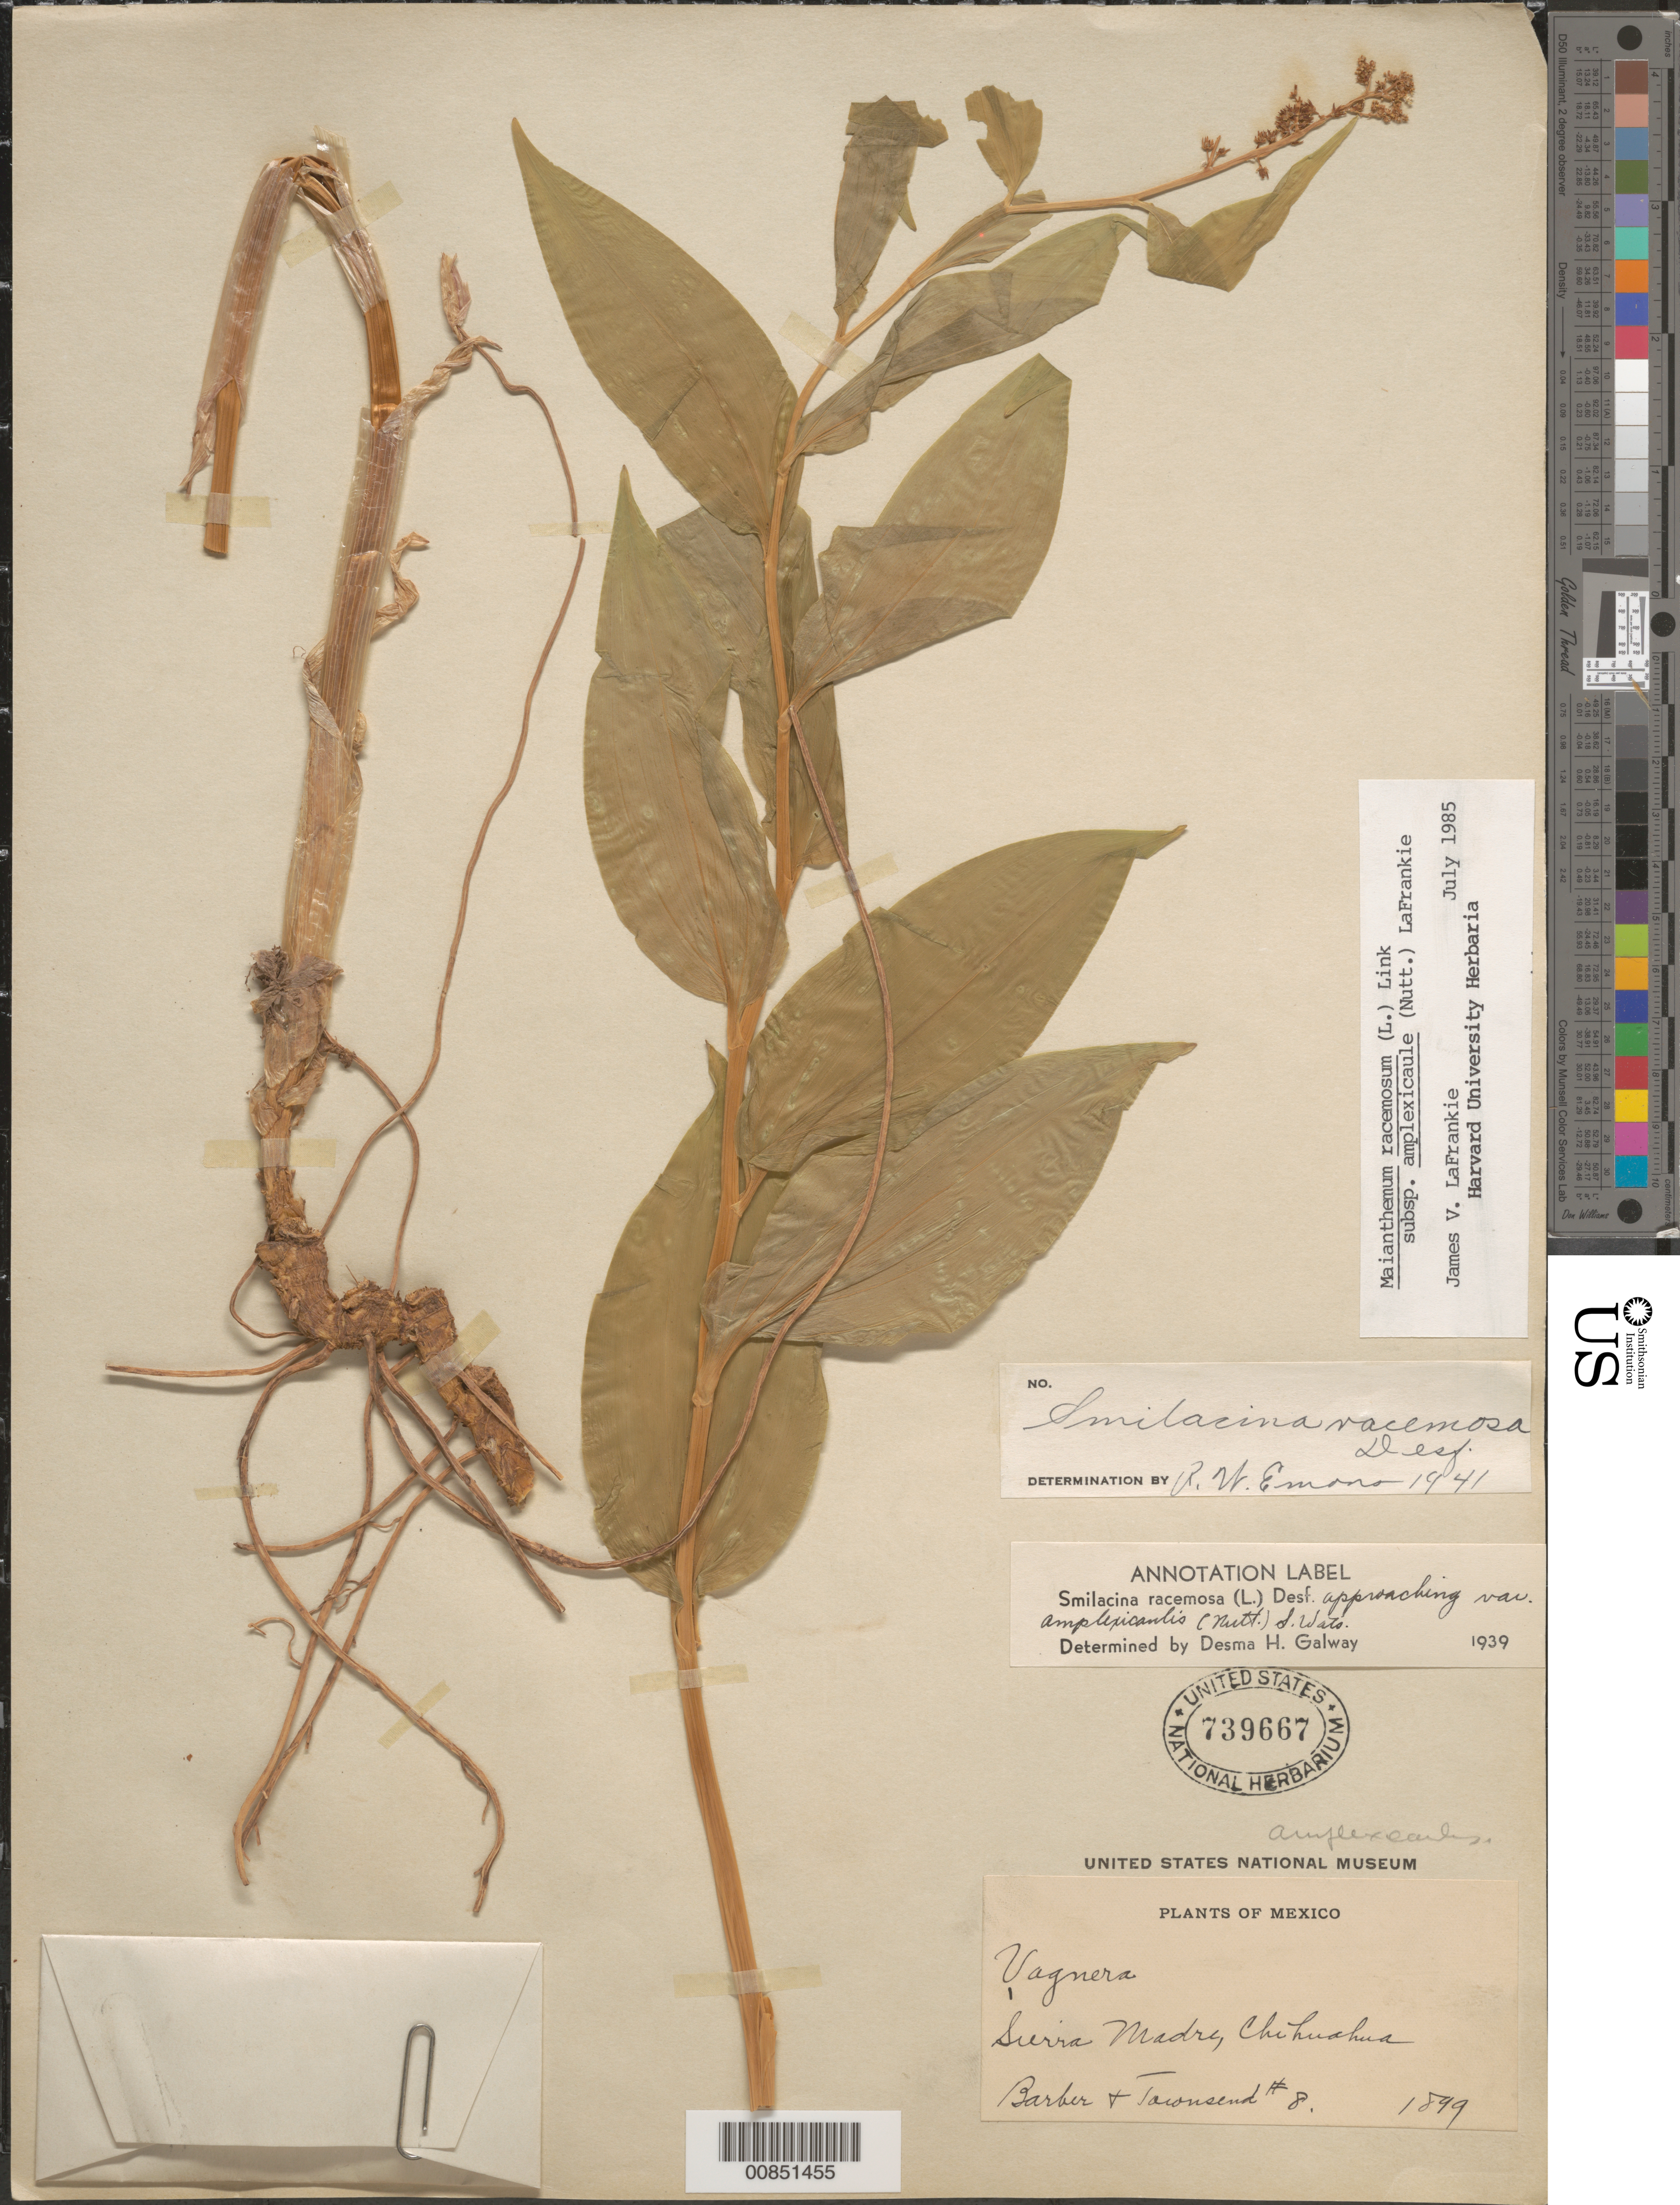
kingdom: Plantae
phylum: Tracheophyta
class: Liliopsida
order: Asparagales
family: Asparagaceae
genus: Maianthemum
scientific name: Maianthemum racemosum subsp. amplexicaule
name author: (Nutt.) LaFrankie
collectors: C. Barber & C. H. T. Townsend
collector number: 8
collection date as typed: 1899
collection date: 1899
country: Mexico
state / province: Chihuahua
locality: Sierra Madre, Chihuahua.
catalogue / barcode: US 739667